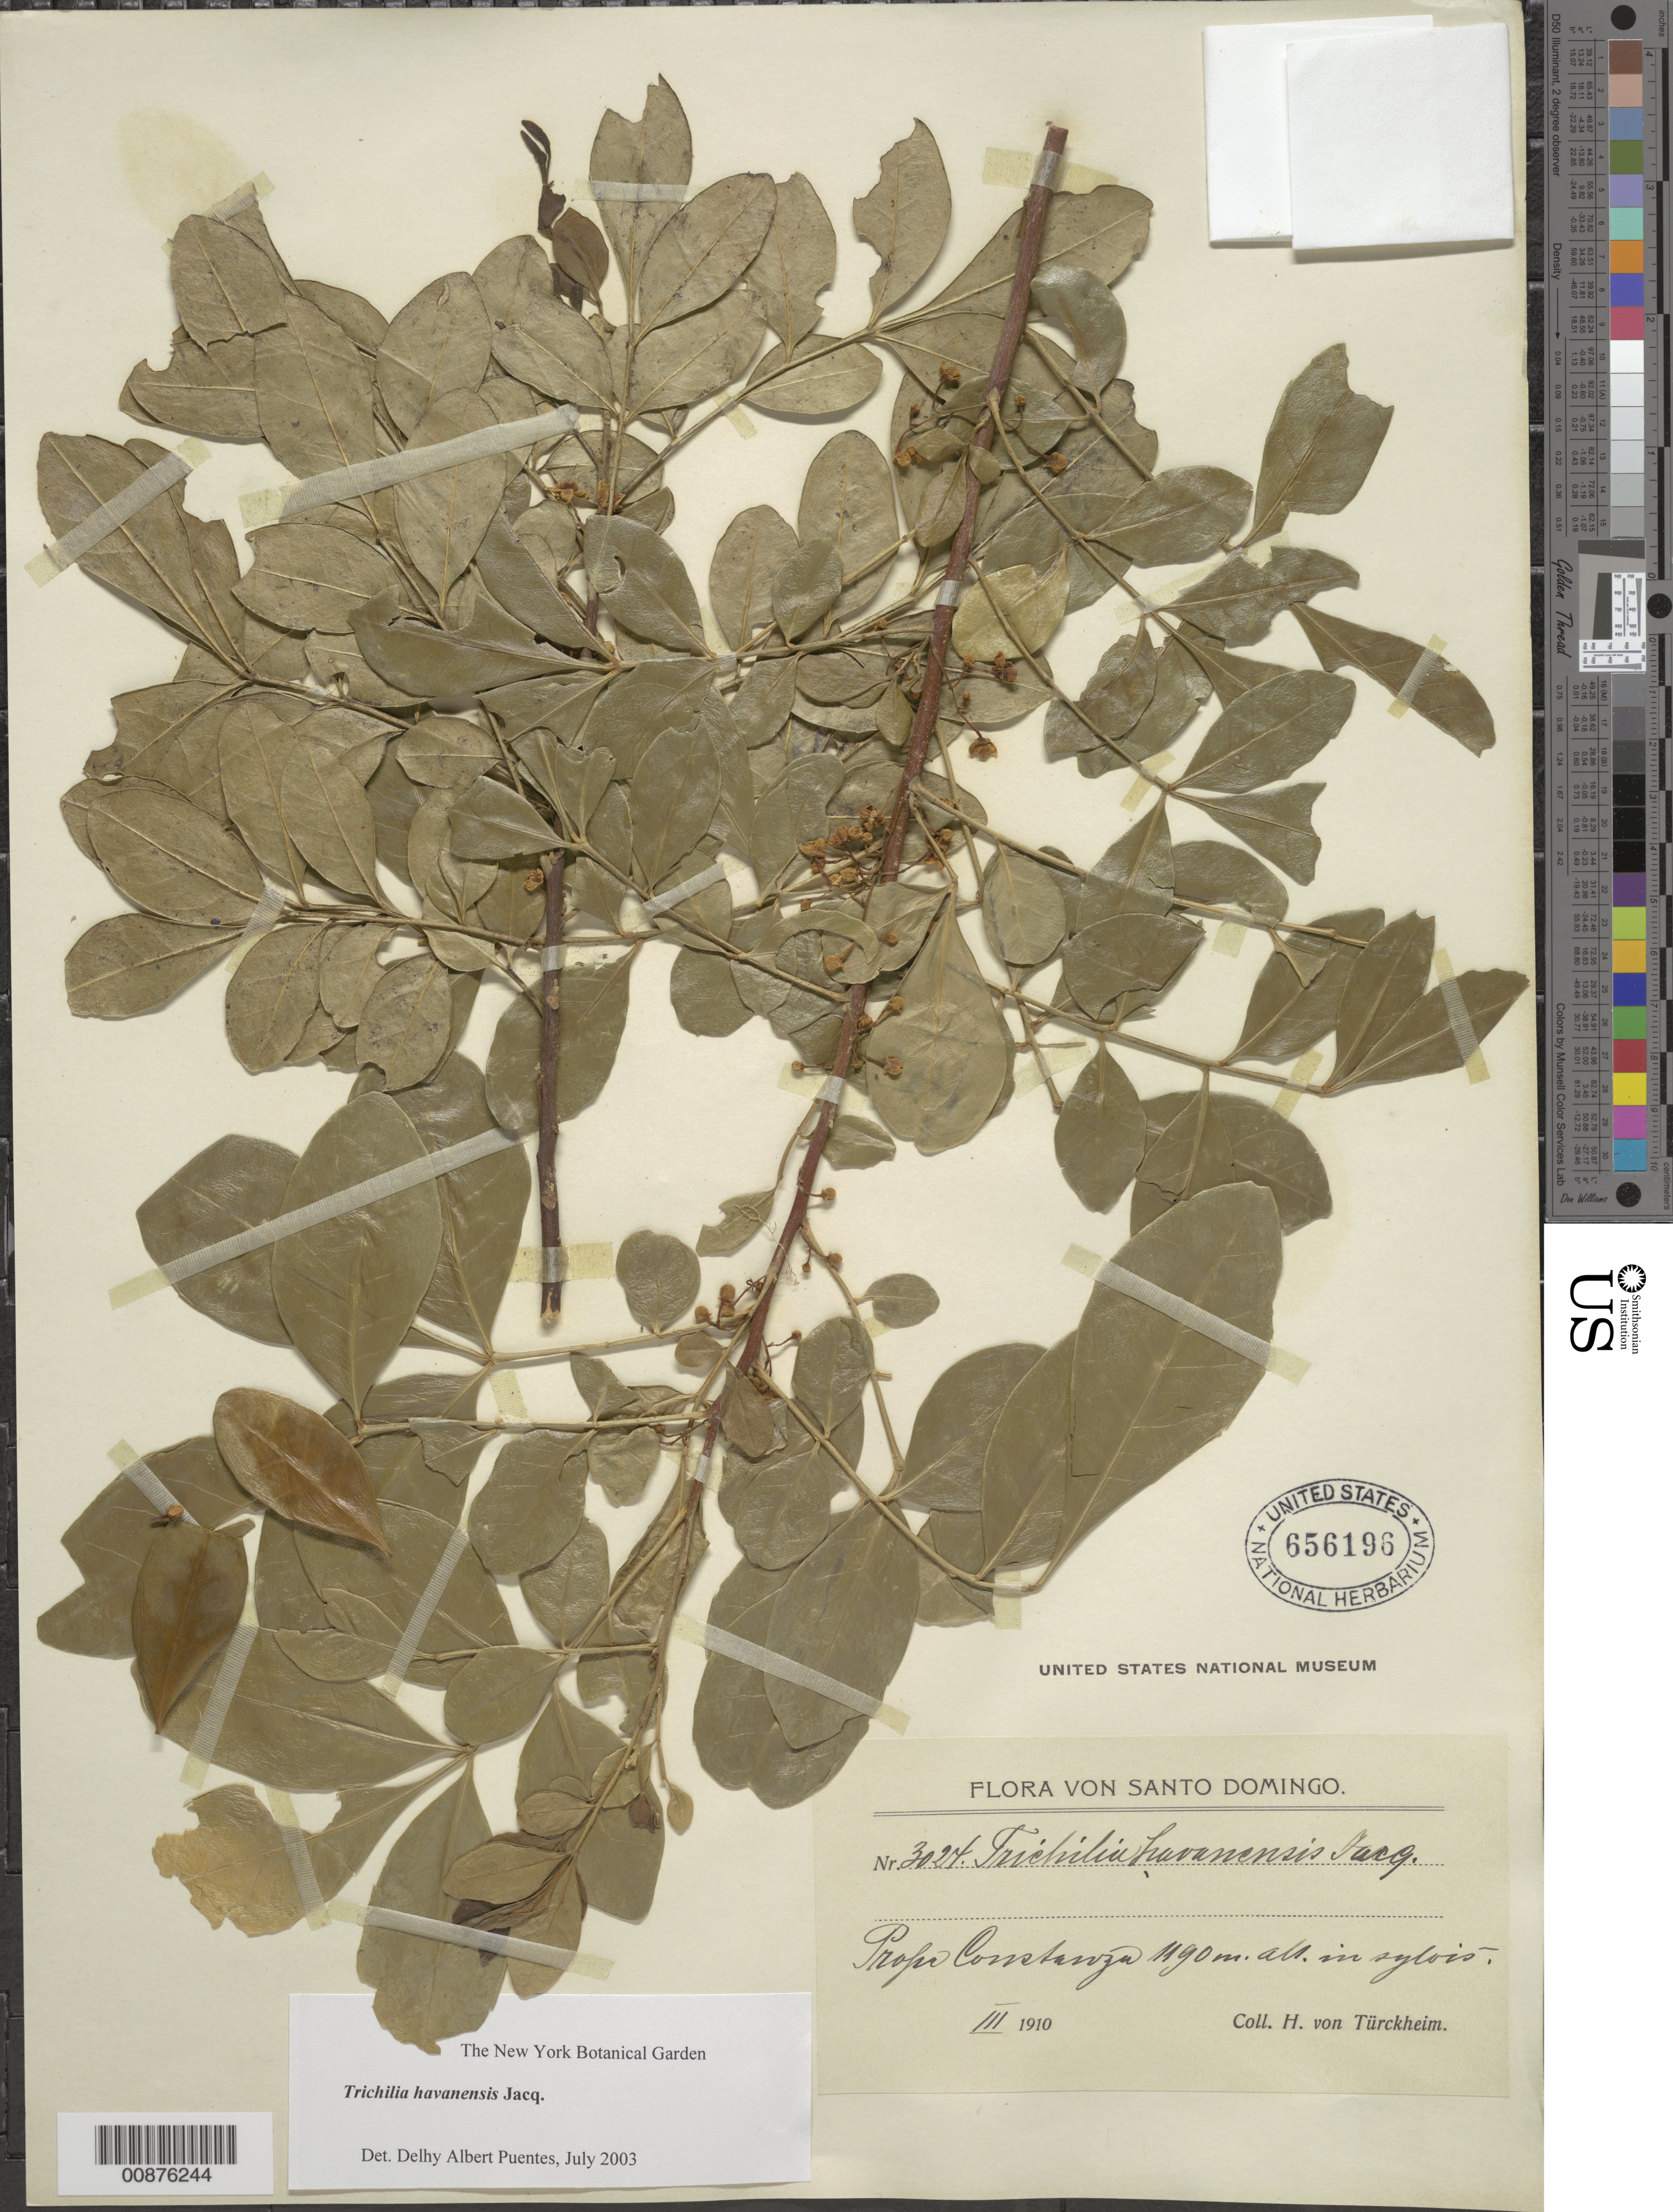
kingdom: Plantae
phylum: Tracheophyta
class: Magnoliopsida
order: Sapindales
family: Meliaceae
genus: Trichilia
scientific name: Trichilia havanensis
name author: Jacq.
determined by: Puentes, D. A.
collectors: H. von Türckheim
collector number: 3024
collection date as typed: Mar 1910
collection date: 1910-03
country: Dominican Republic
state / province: La Vega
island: Hispaniola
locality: Constanza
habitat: In sylvis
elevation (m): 1190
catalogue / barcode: US 656196